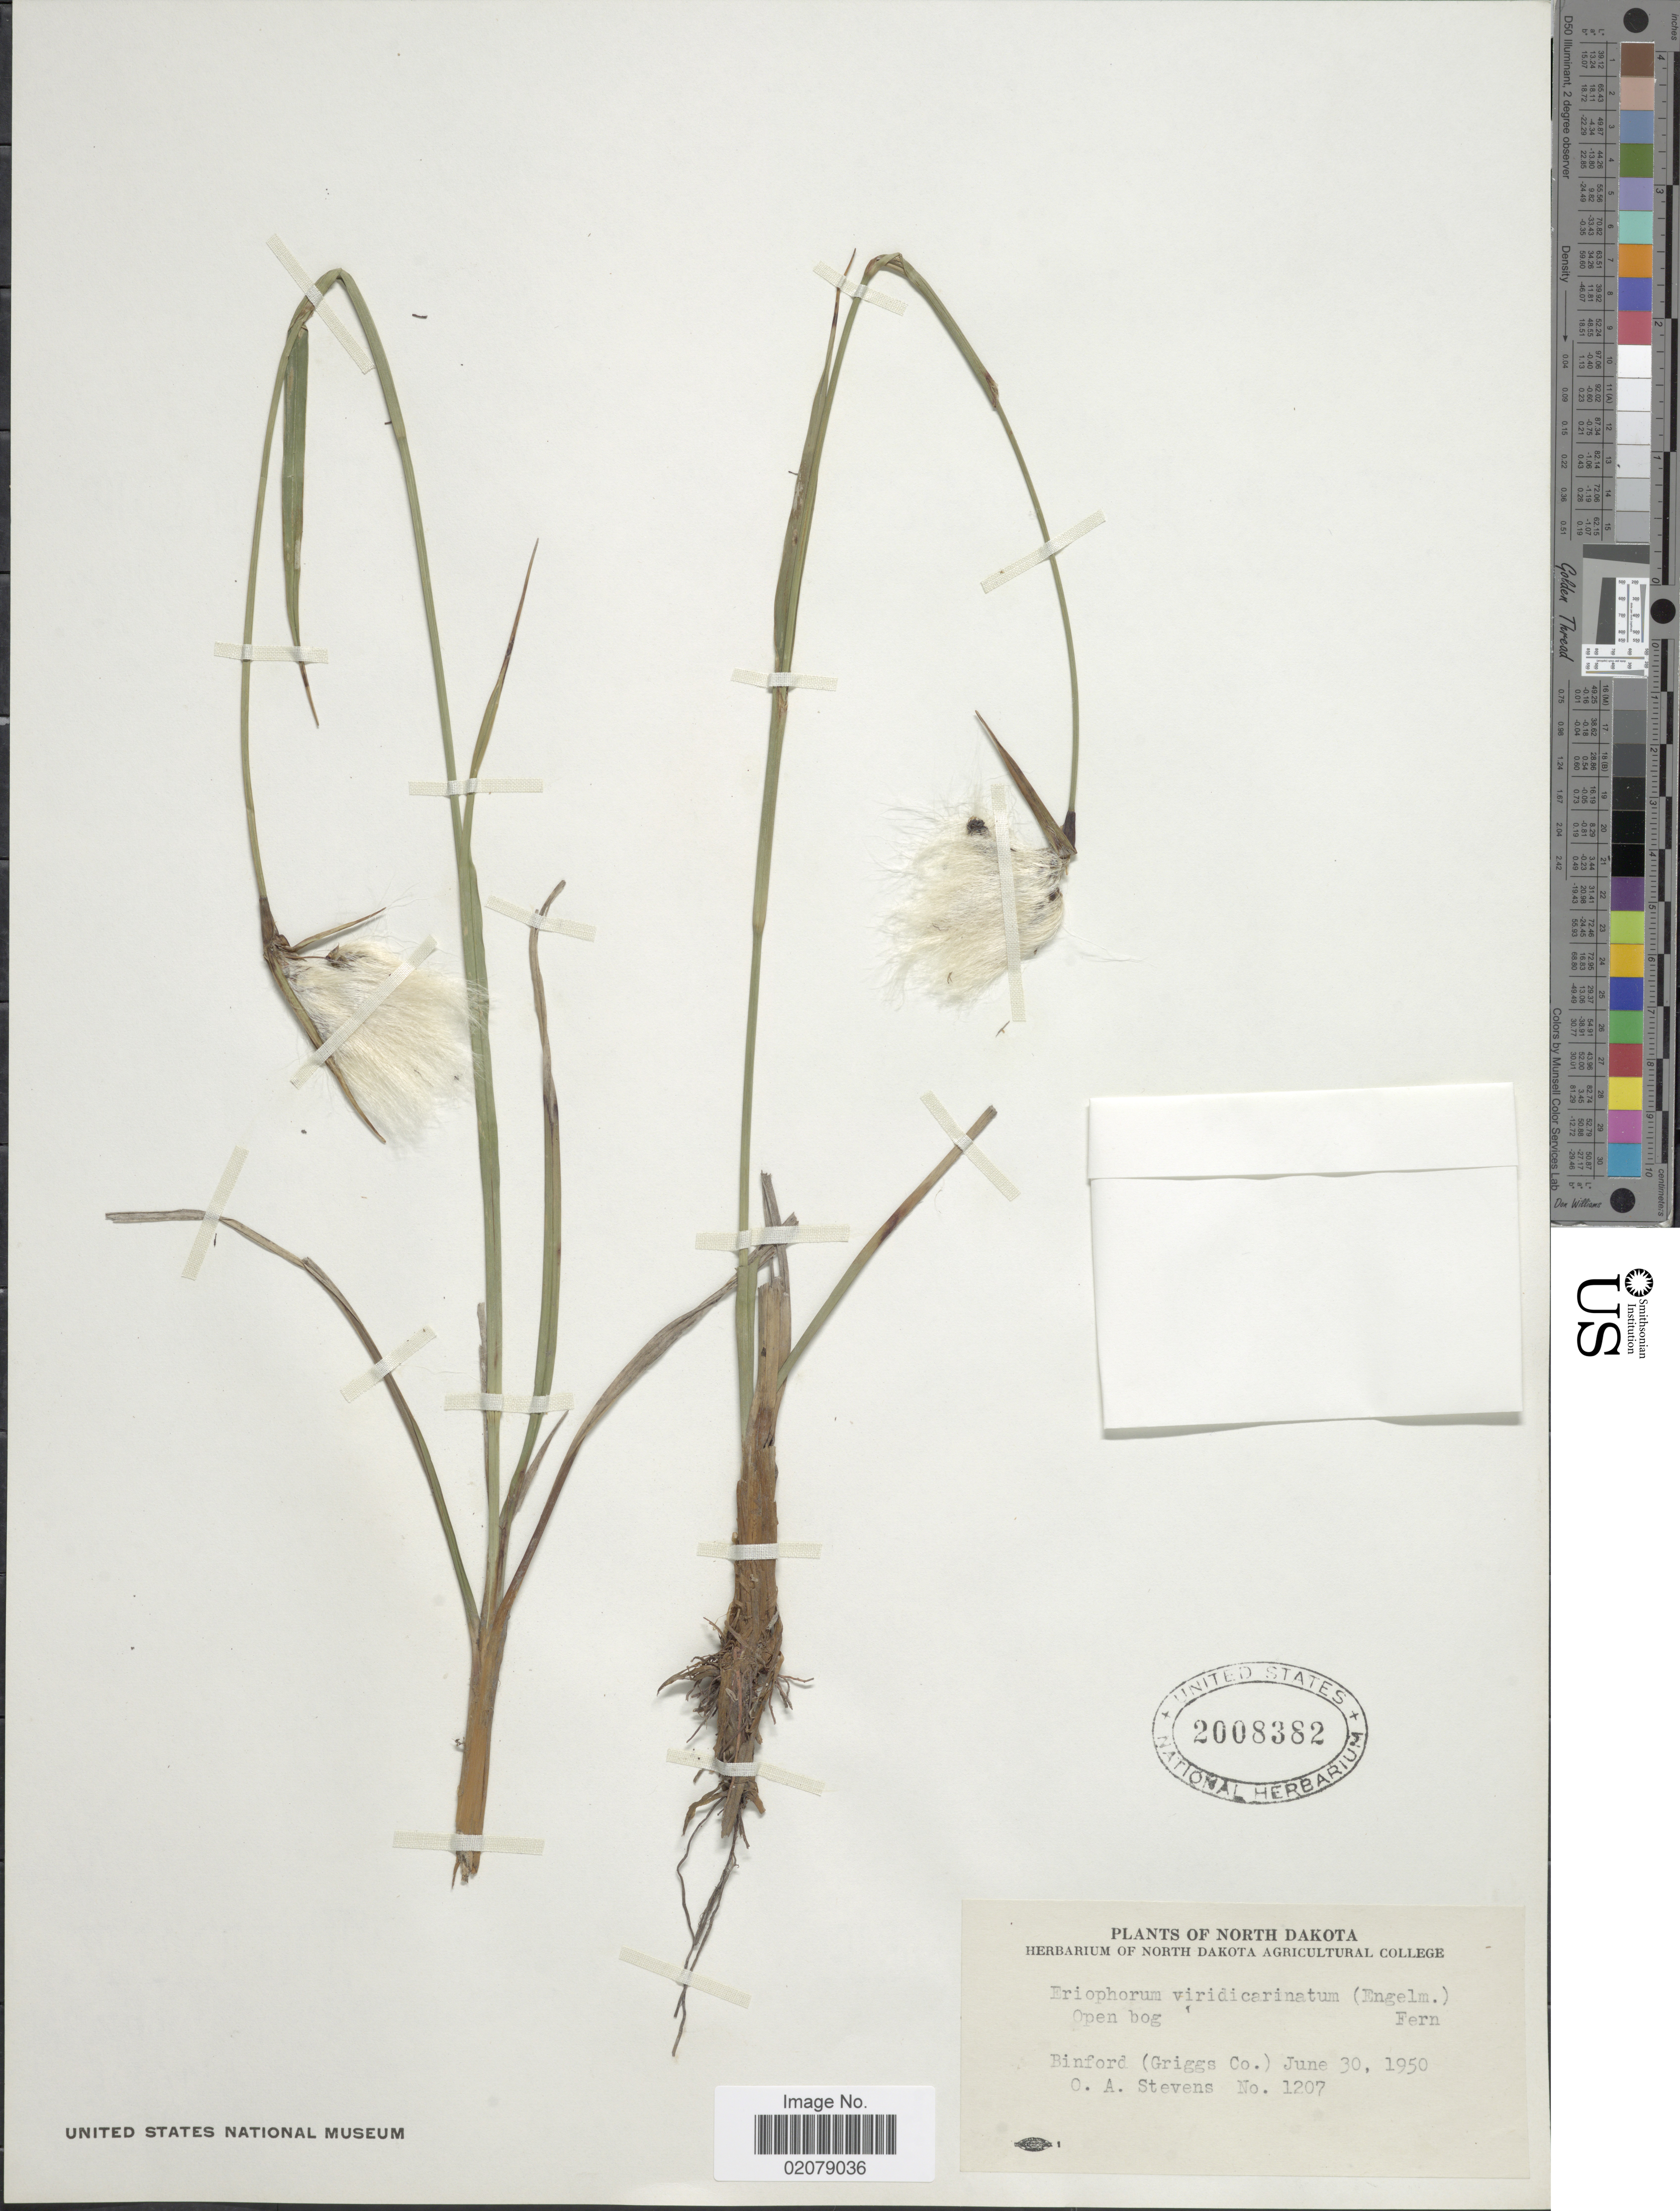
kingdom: Plantae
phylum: Tracheophyta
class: Liliopsida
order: Poales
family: Cyperaceae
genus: Eriophorum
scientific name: Eriophorum viridicarinatum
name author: (Englem.) Fernald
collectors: O. A. Stevens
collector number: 1207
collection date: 1950-06-30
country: United States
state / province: North Dakota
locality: Binford (Griggs Co.)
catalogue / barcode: US 2008382